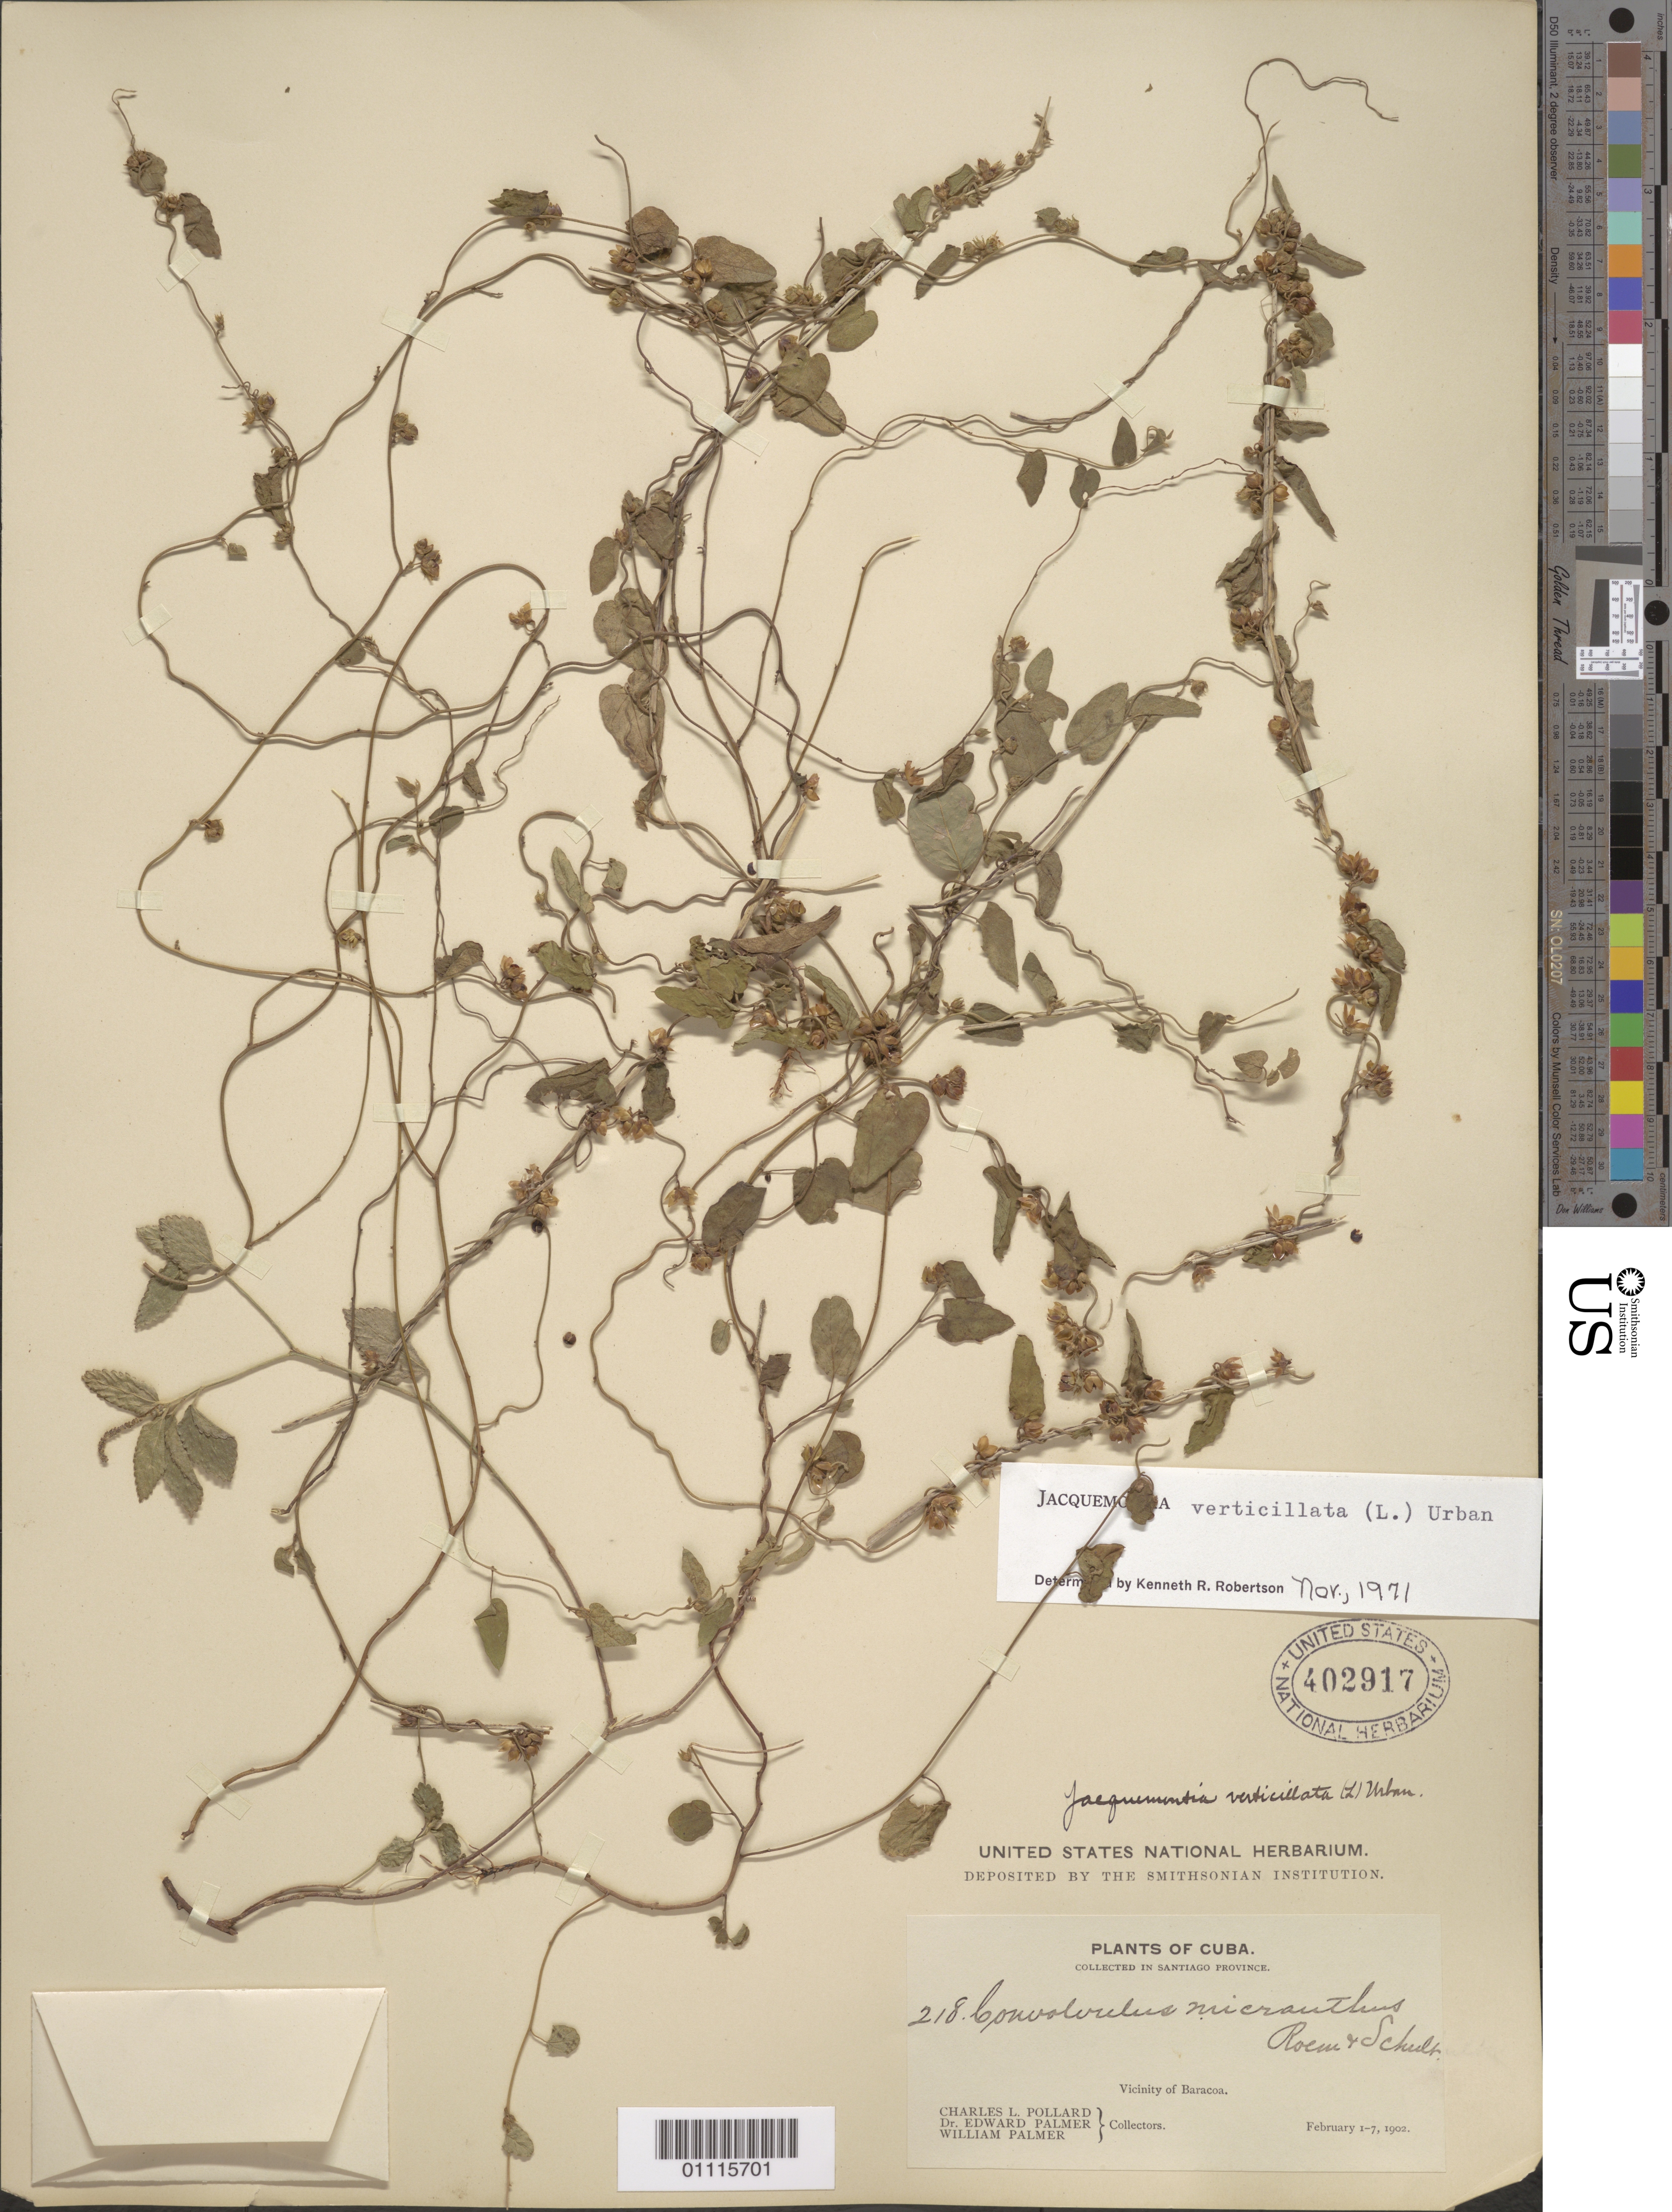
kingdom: Plantae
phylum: Tracheophyta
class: Magnoliopsida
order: Solanales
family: Convolvulaceae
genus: Jacquemontia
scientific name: Jacquemontia verticillata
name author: (L.) Urb.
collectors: C. L. Pollard, E. Palmer & W. Palmer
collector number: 218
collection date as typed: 01 Feb 1902 to 07 Feb 1902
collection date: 1902-02-01/1902-02-07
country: Cuba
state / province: Guantánamo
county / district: Baracoa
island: Cuba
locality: Vicinity of Baracoa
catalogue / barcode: US 402917